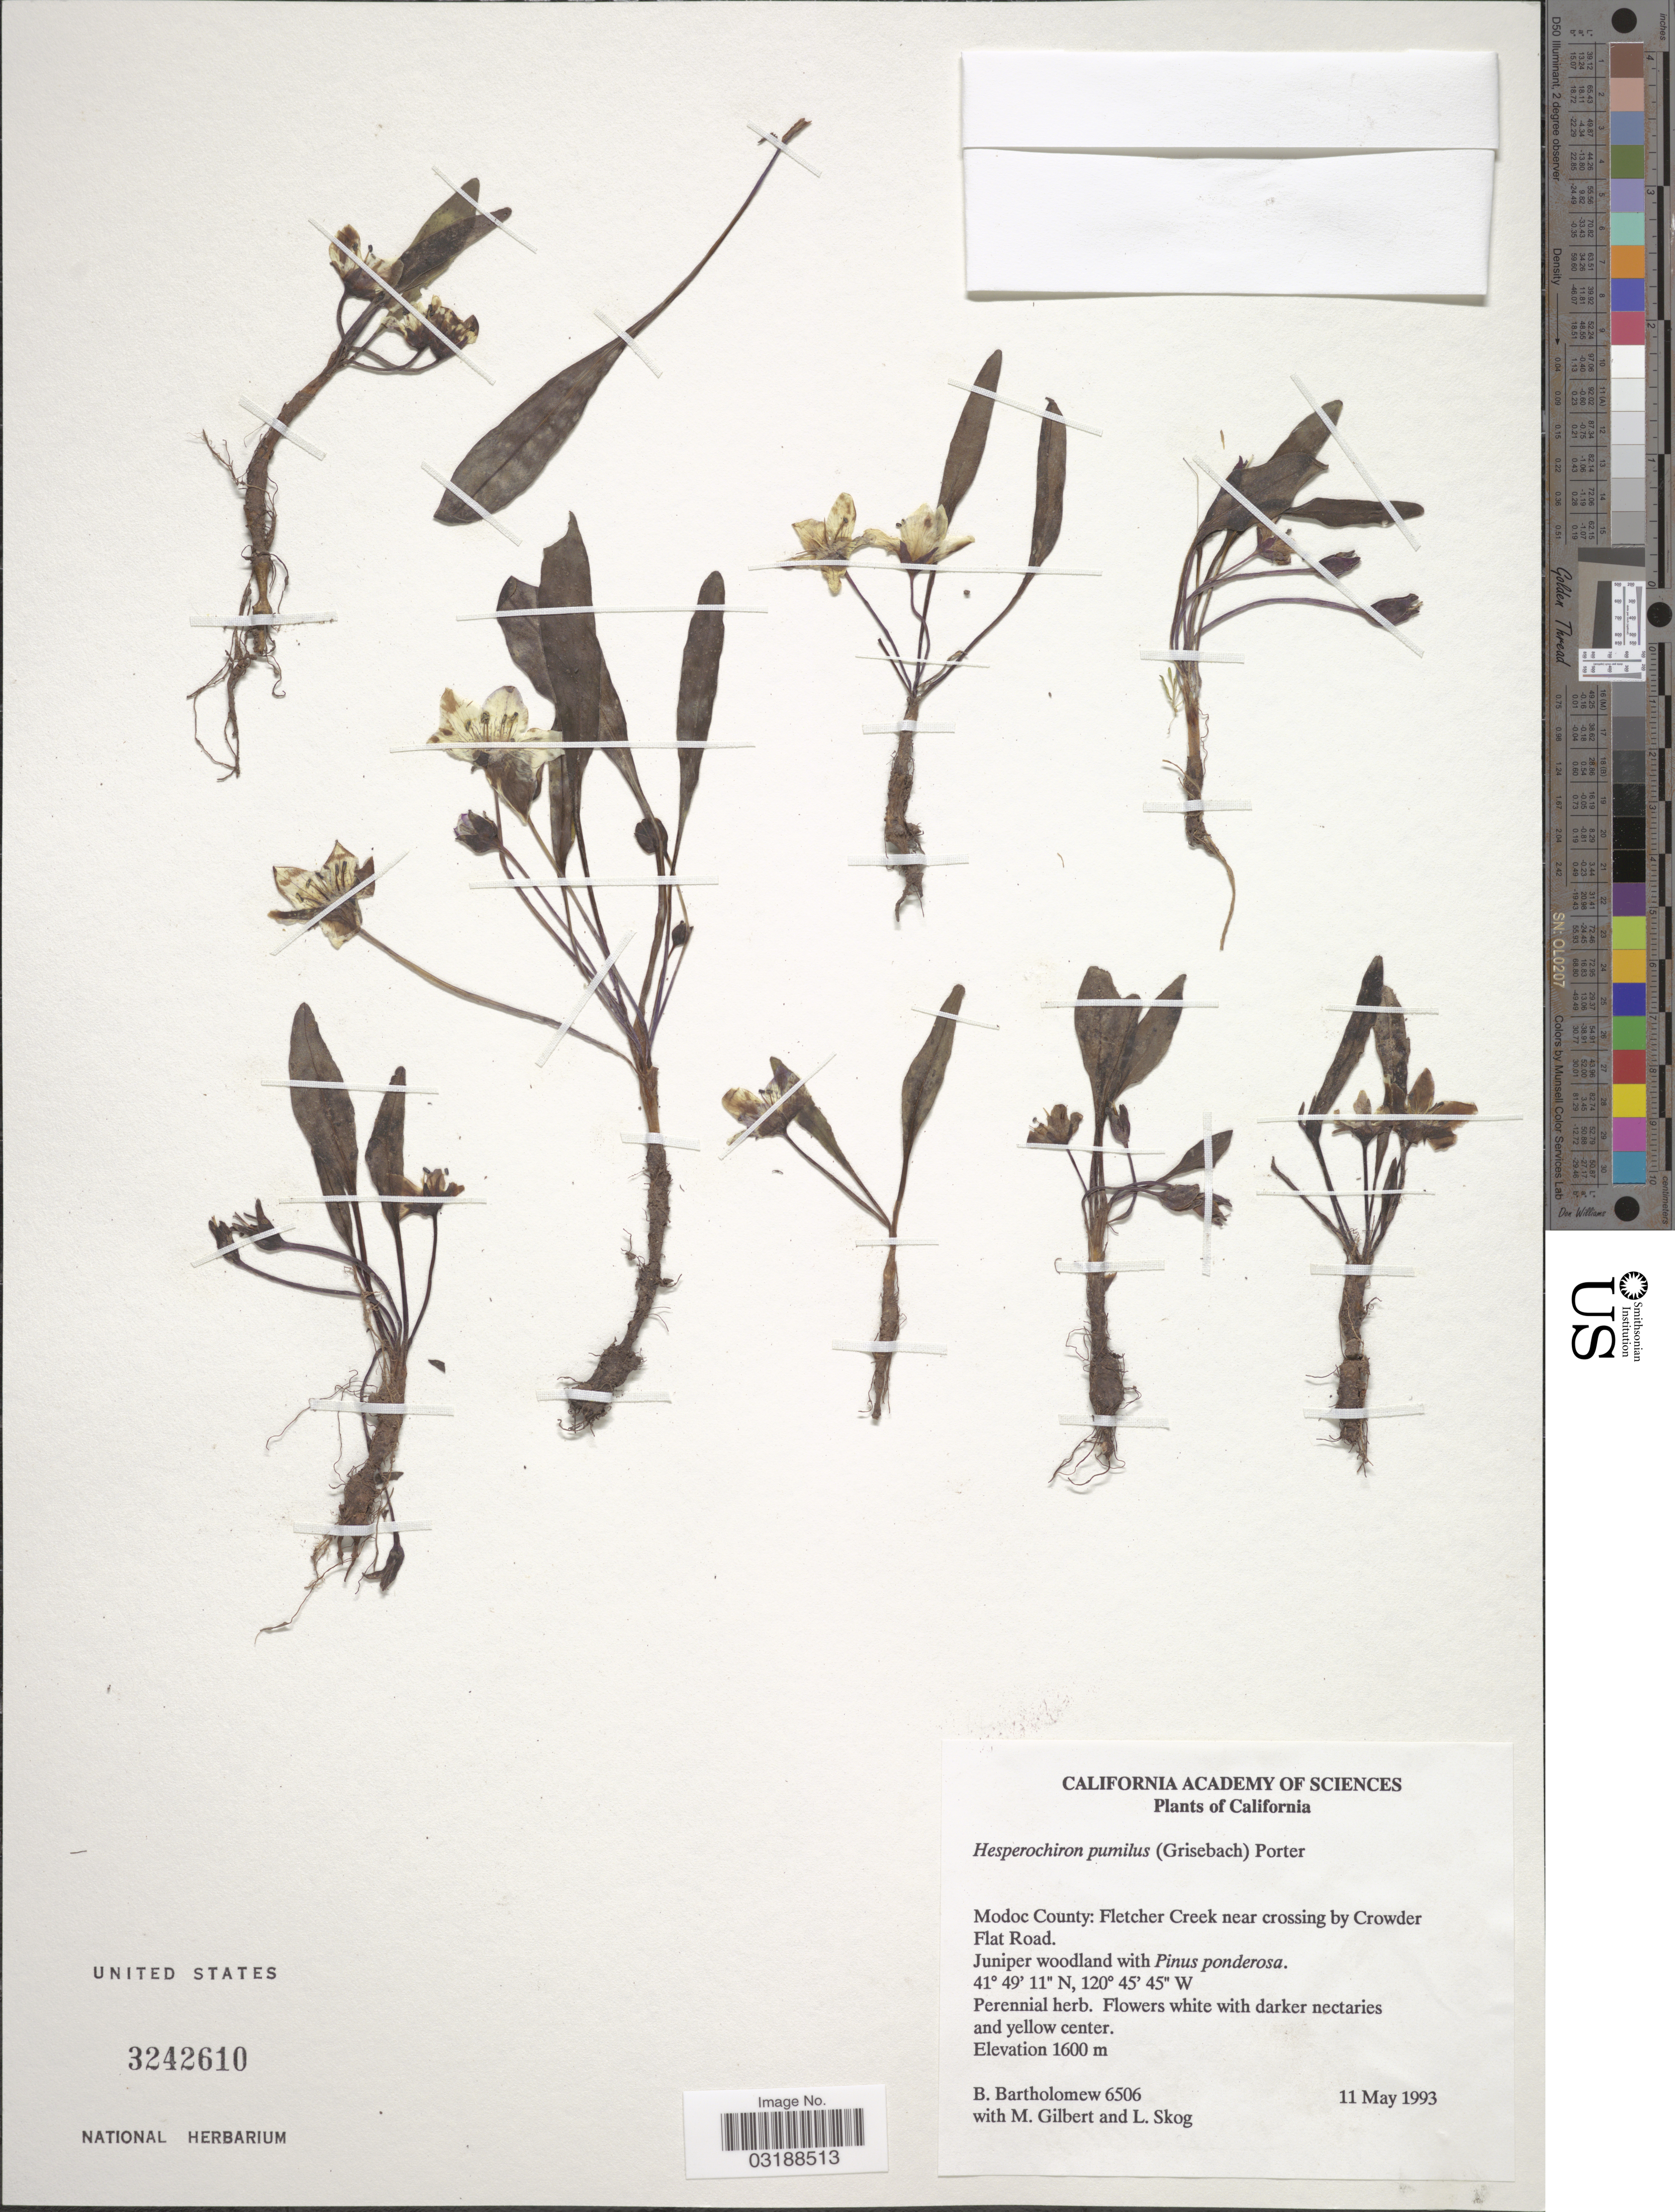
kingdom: Plantae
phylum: Tracheophyta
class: Magnoliopsida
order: Boraginales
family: Hydrophyllaceae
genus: Hesperochiron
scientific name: Hesperochiron pumilus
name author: (Griseb.) Porter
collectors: B. Bartholomew, M. Gilbert & L. E. Skog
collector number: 6506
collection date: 1993-05-11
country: United States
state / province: California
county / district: Modoc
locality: Modoc County: Fletcher Creek near crossing by Crowder Flat Road.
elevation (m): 1600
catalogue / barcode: US 3242610